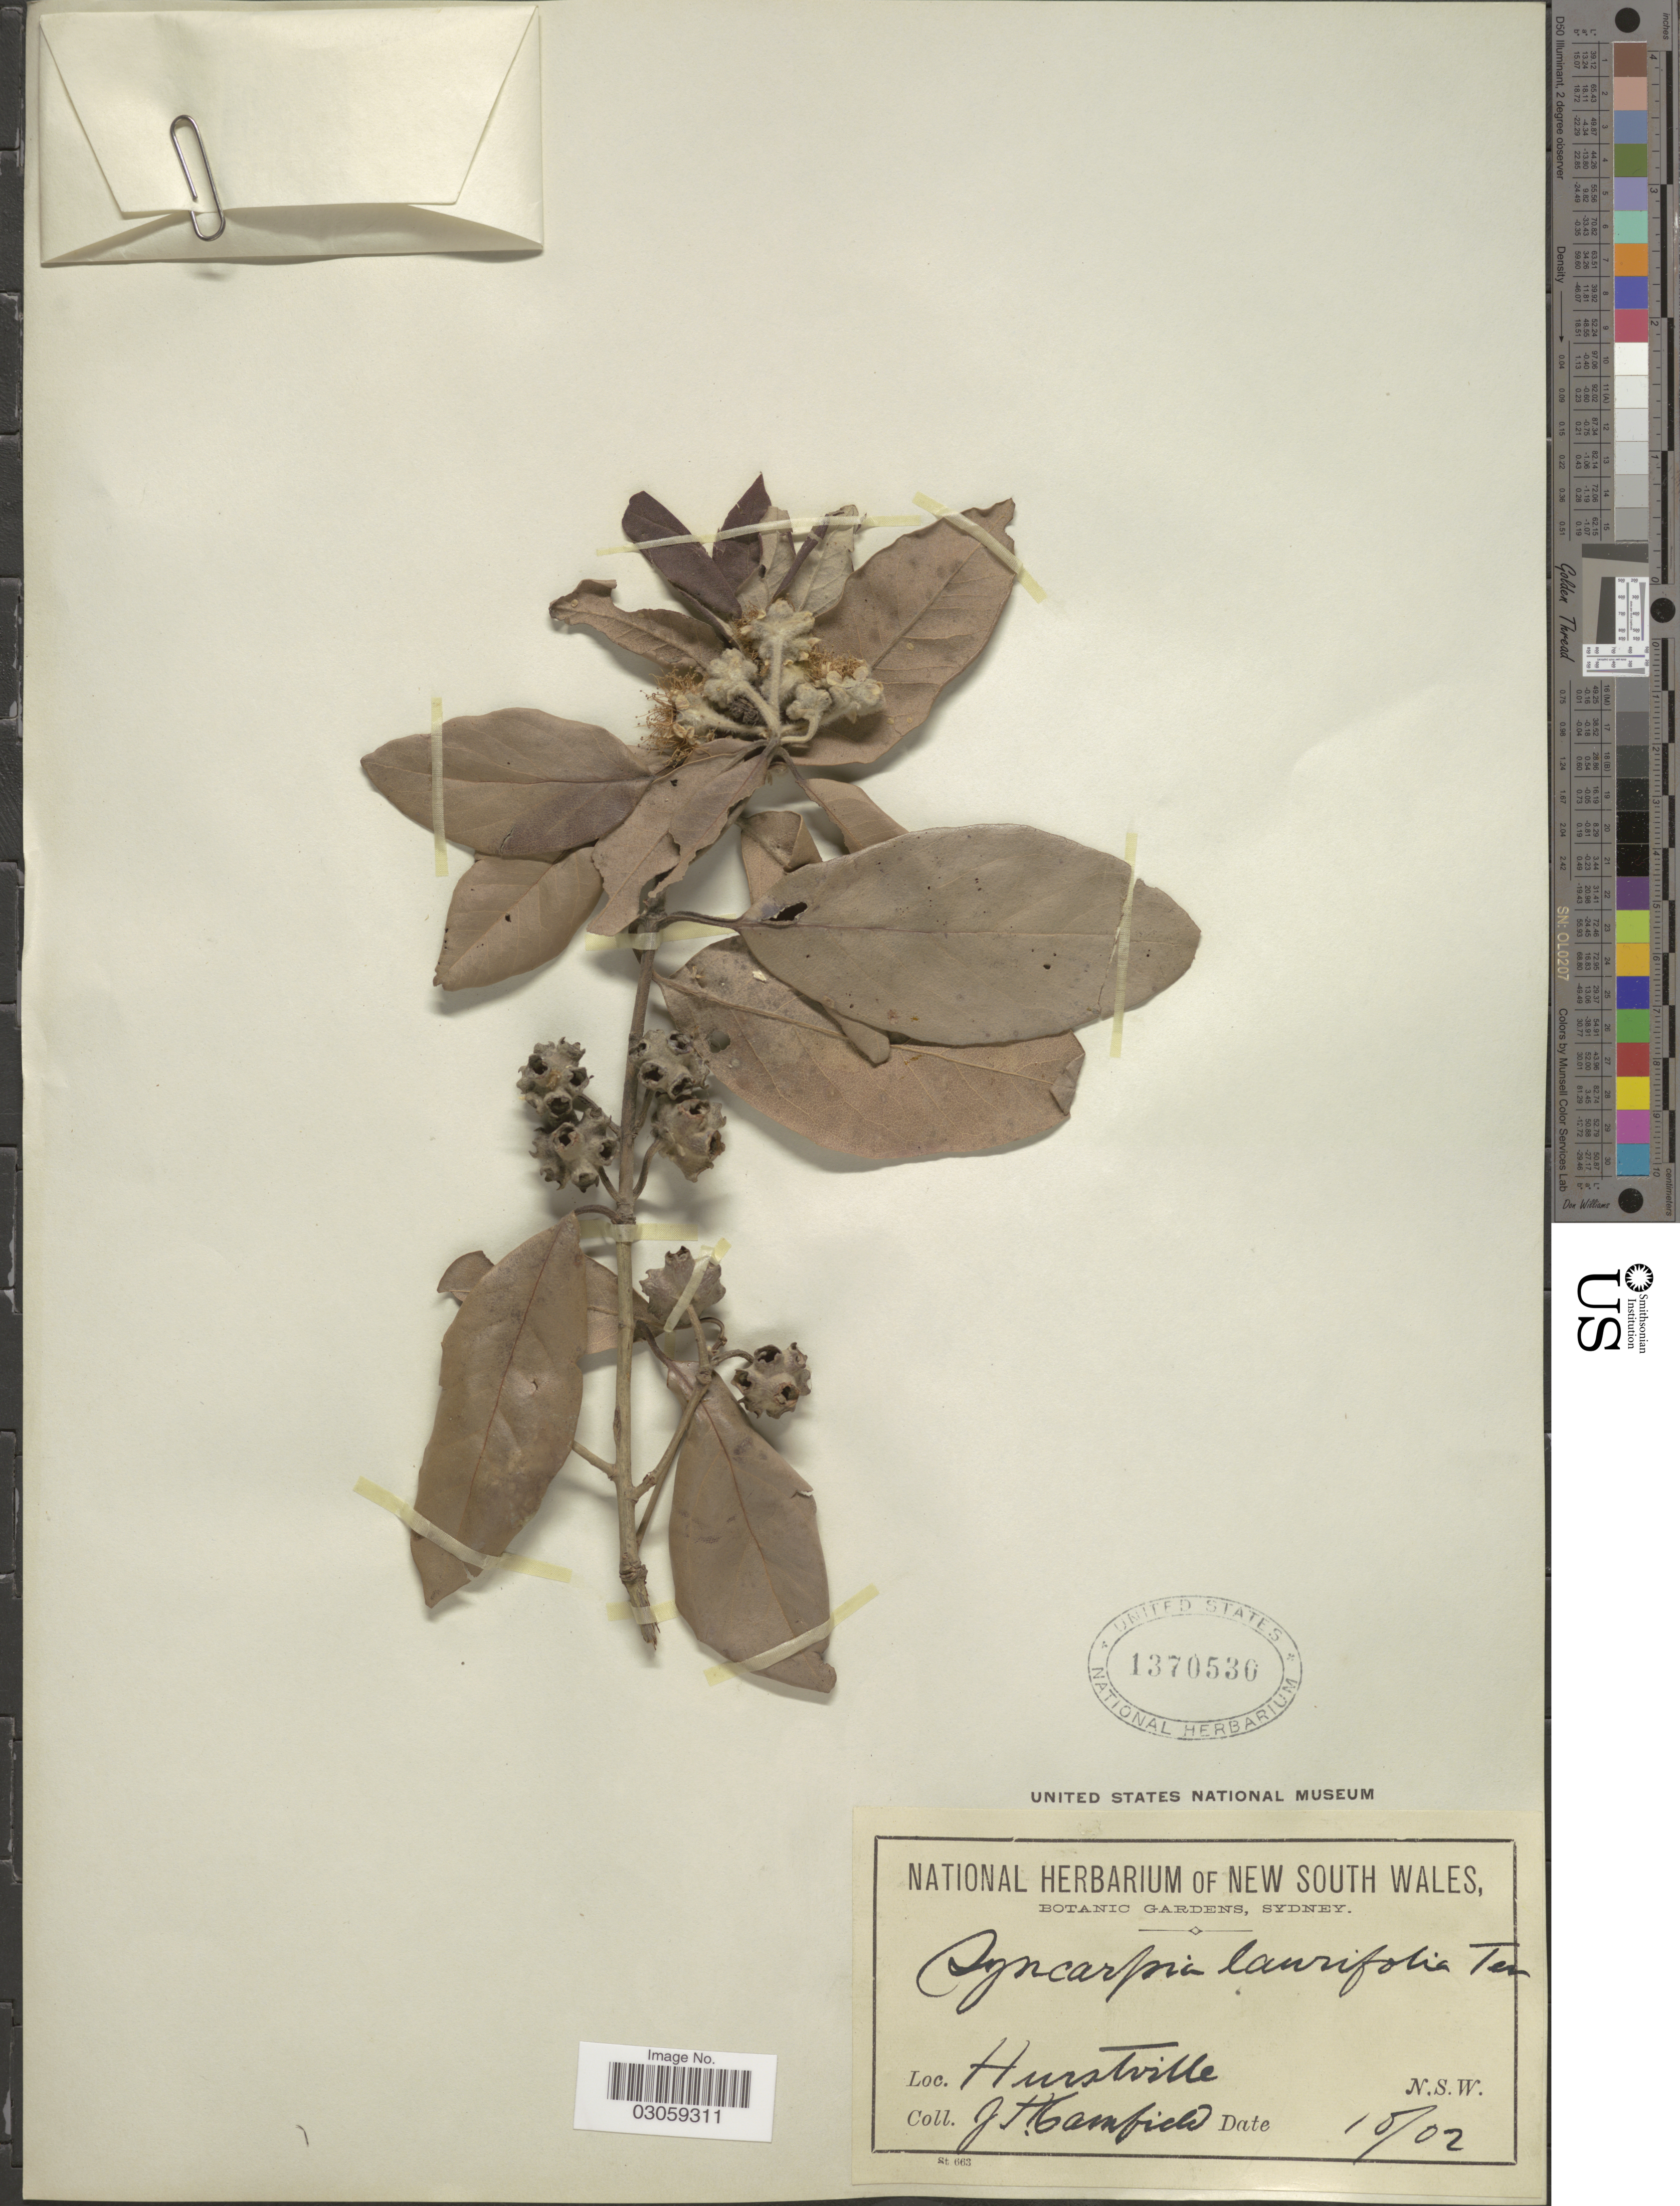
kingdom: Plantae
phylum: Tracheophyta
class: Magnoliopsida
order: Myrtales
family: Myrtaceae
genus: Syncarpia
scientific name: Syncarpia glomulifera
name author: (Sm.) Nied.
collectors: J. Camfield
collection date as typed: Transcribed d/m/y: /10/2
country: Australia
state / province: New South Wales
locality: Hurstville. N.S.W.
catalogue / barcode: US 1370530